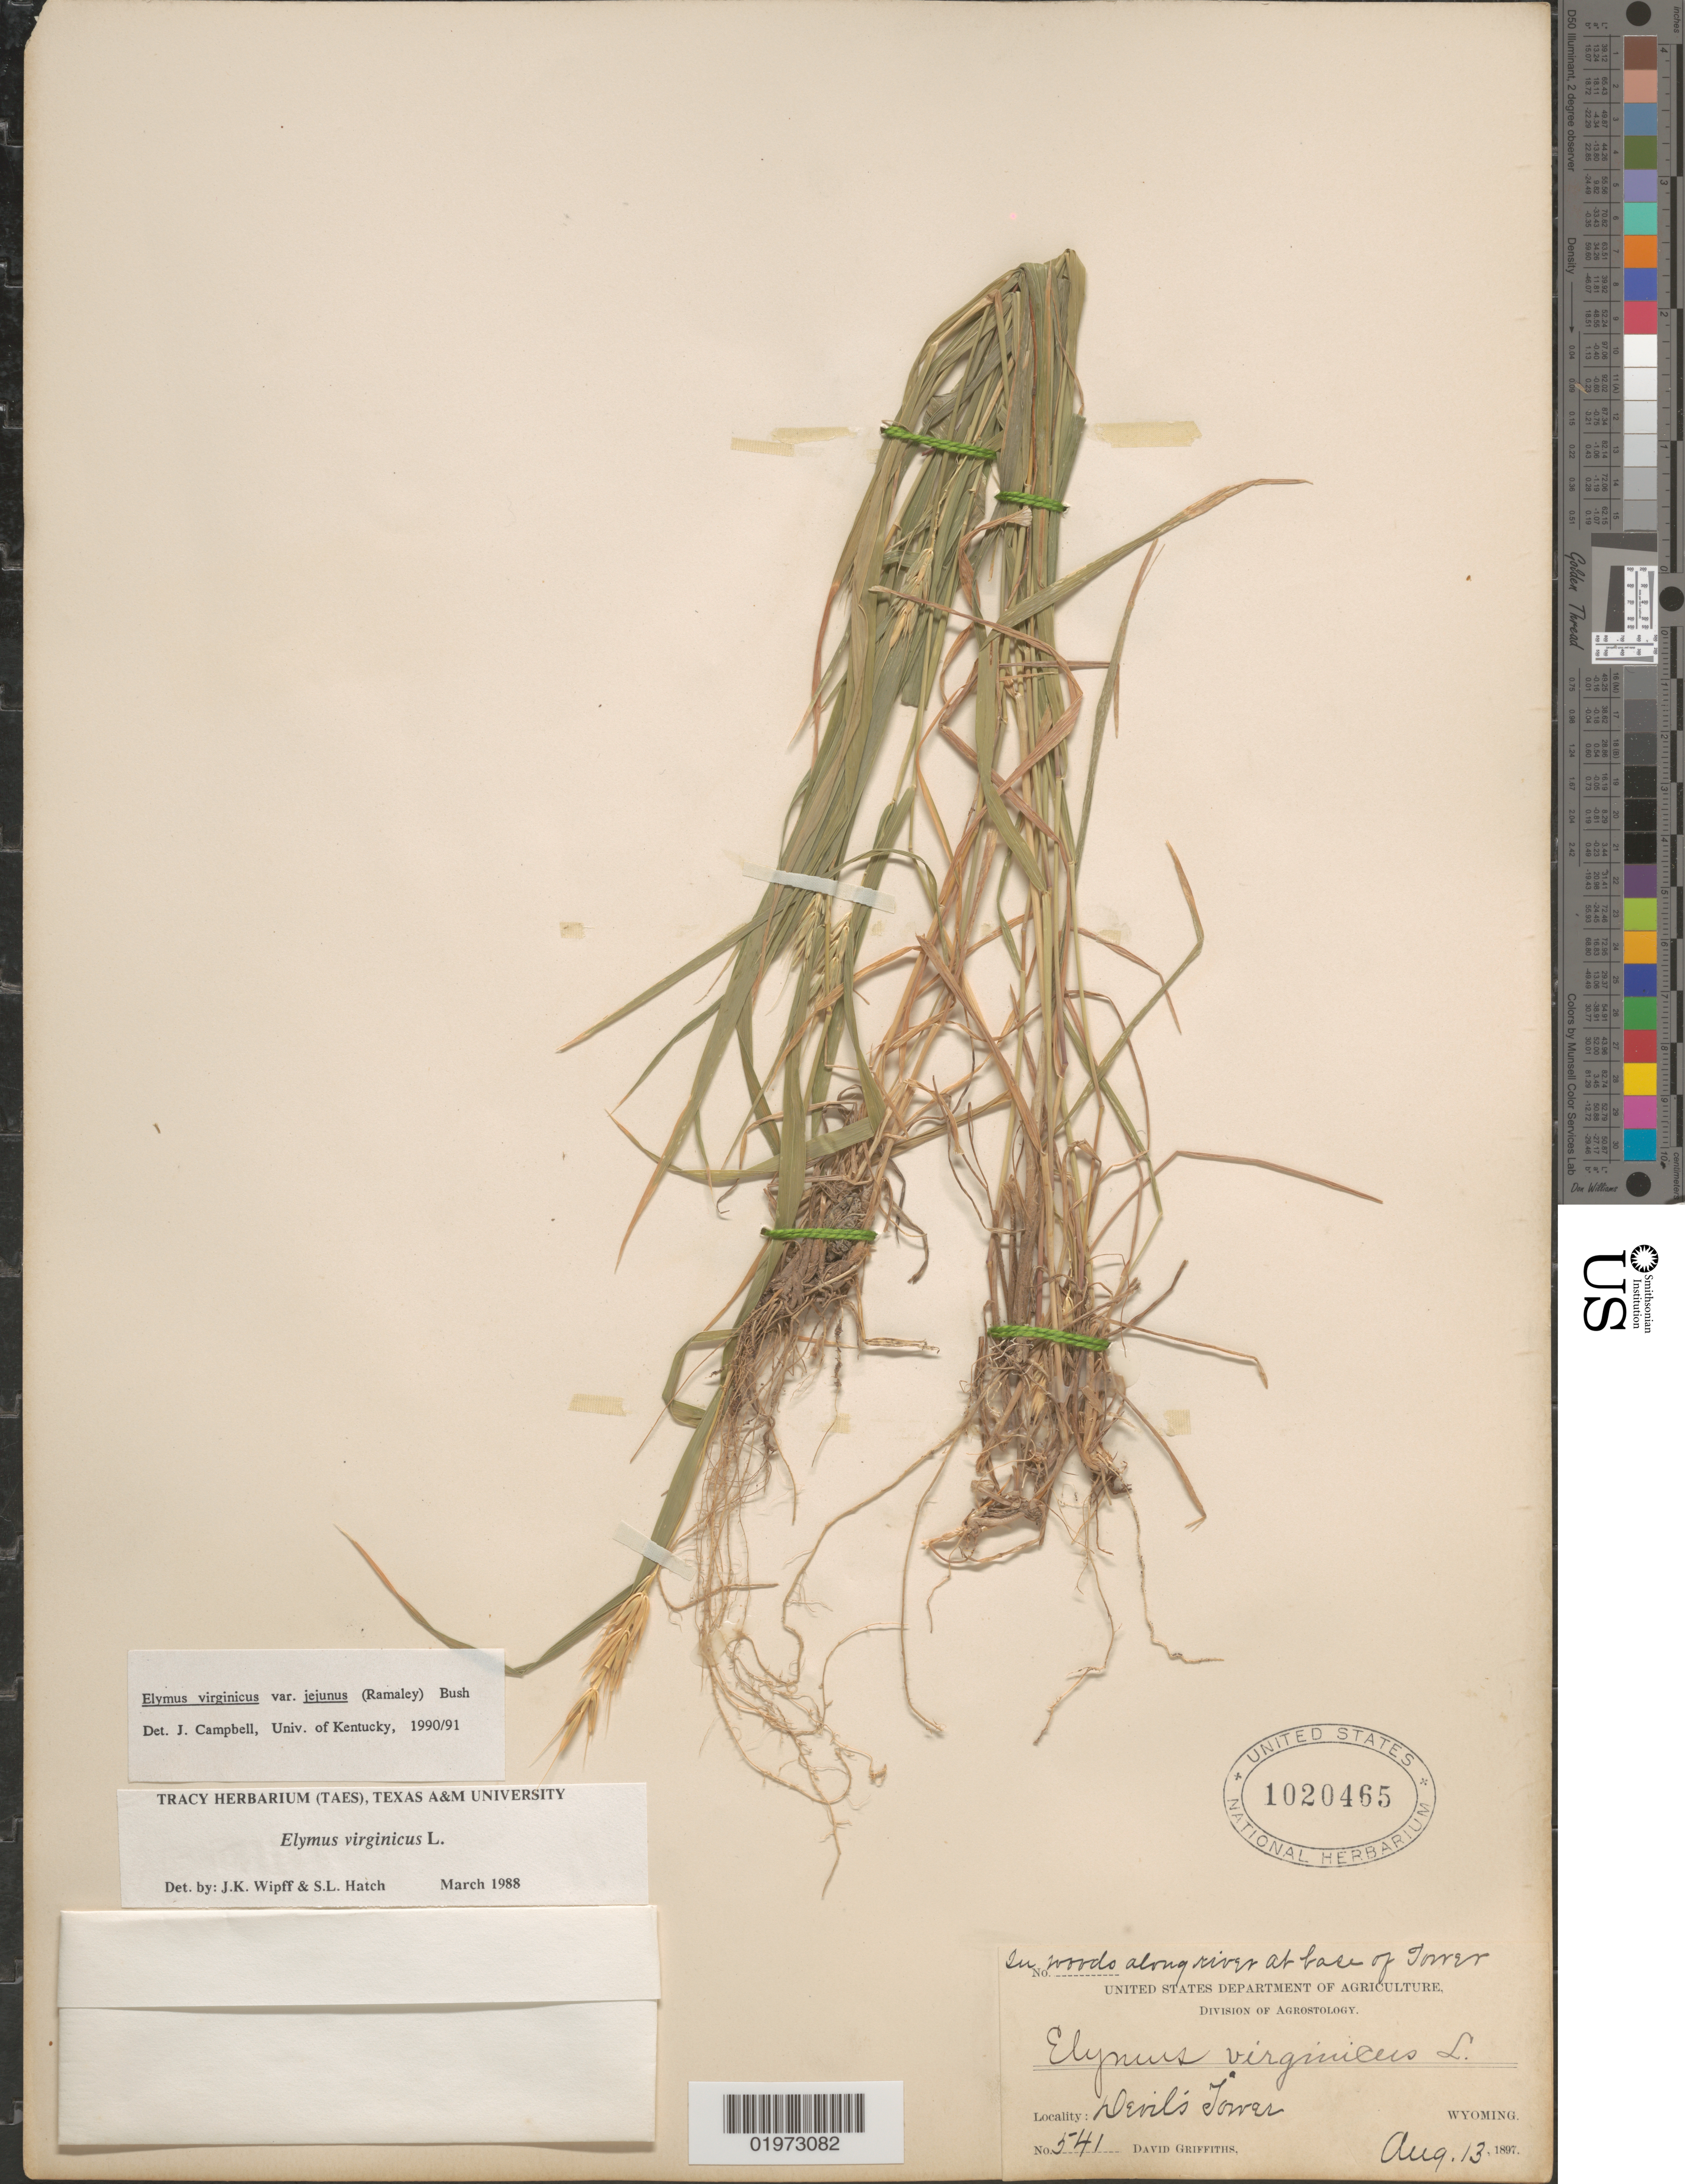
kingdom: Plantae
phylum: Tracheophyta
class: Liliopsida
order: Poales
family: Poaceae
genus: Elymus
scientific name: Elymus virginicus var. virginicus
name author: L.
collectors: D. Griffiths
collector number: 541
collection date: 1897-08-13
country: United States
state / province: Wyoming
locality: In woods along river at base of Tower. Devil's Tower.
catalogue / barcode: US 1020465